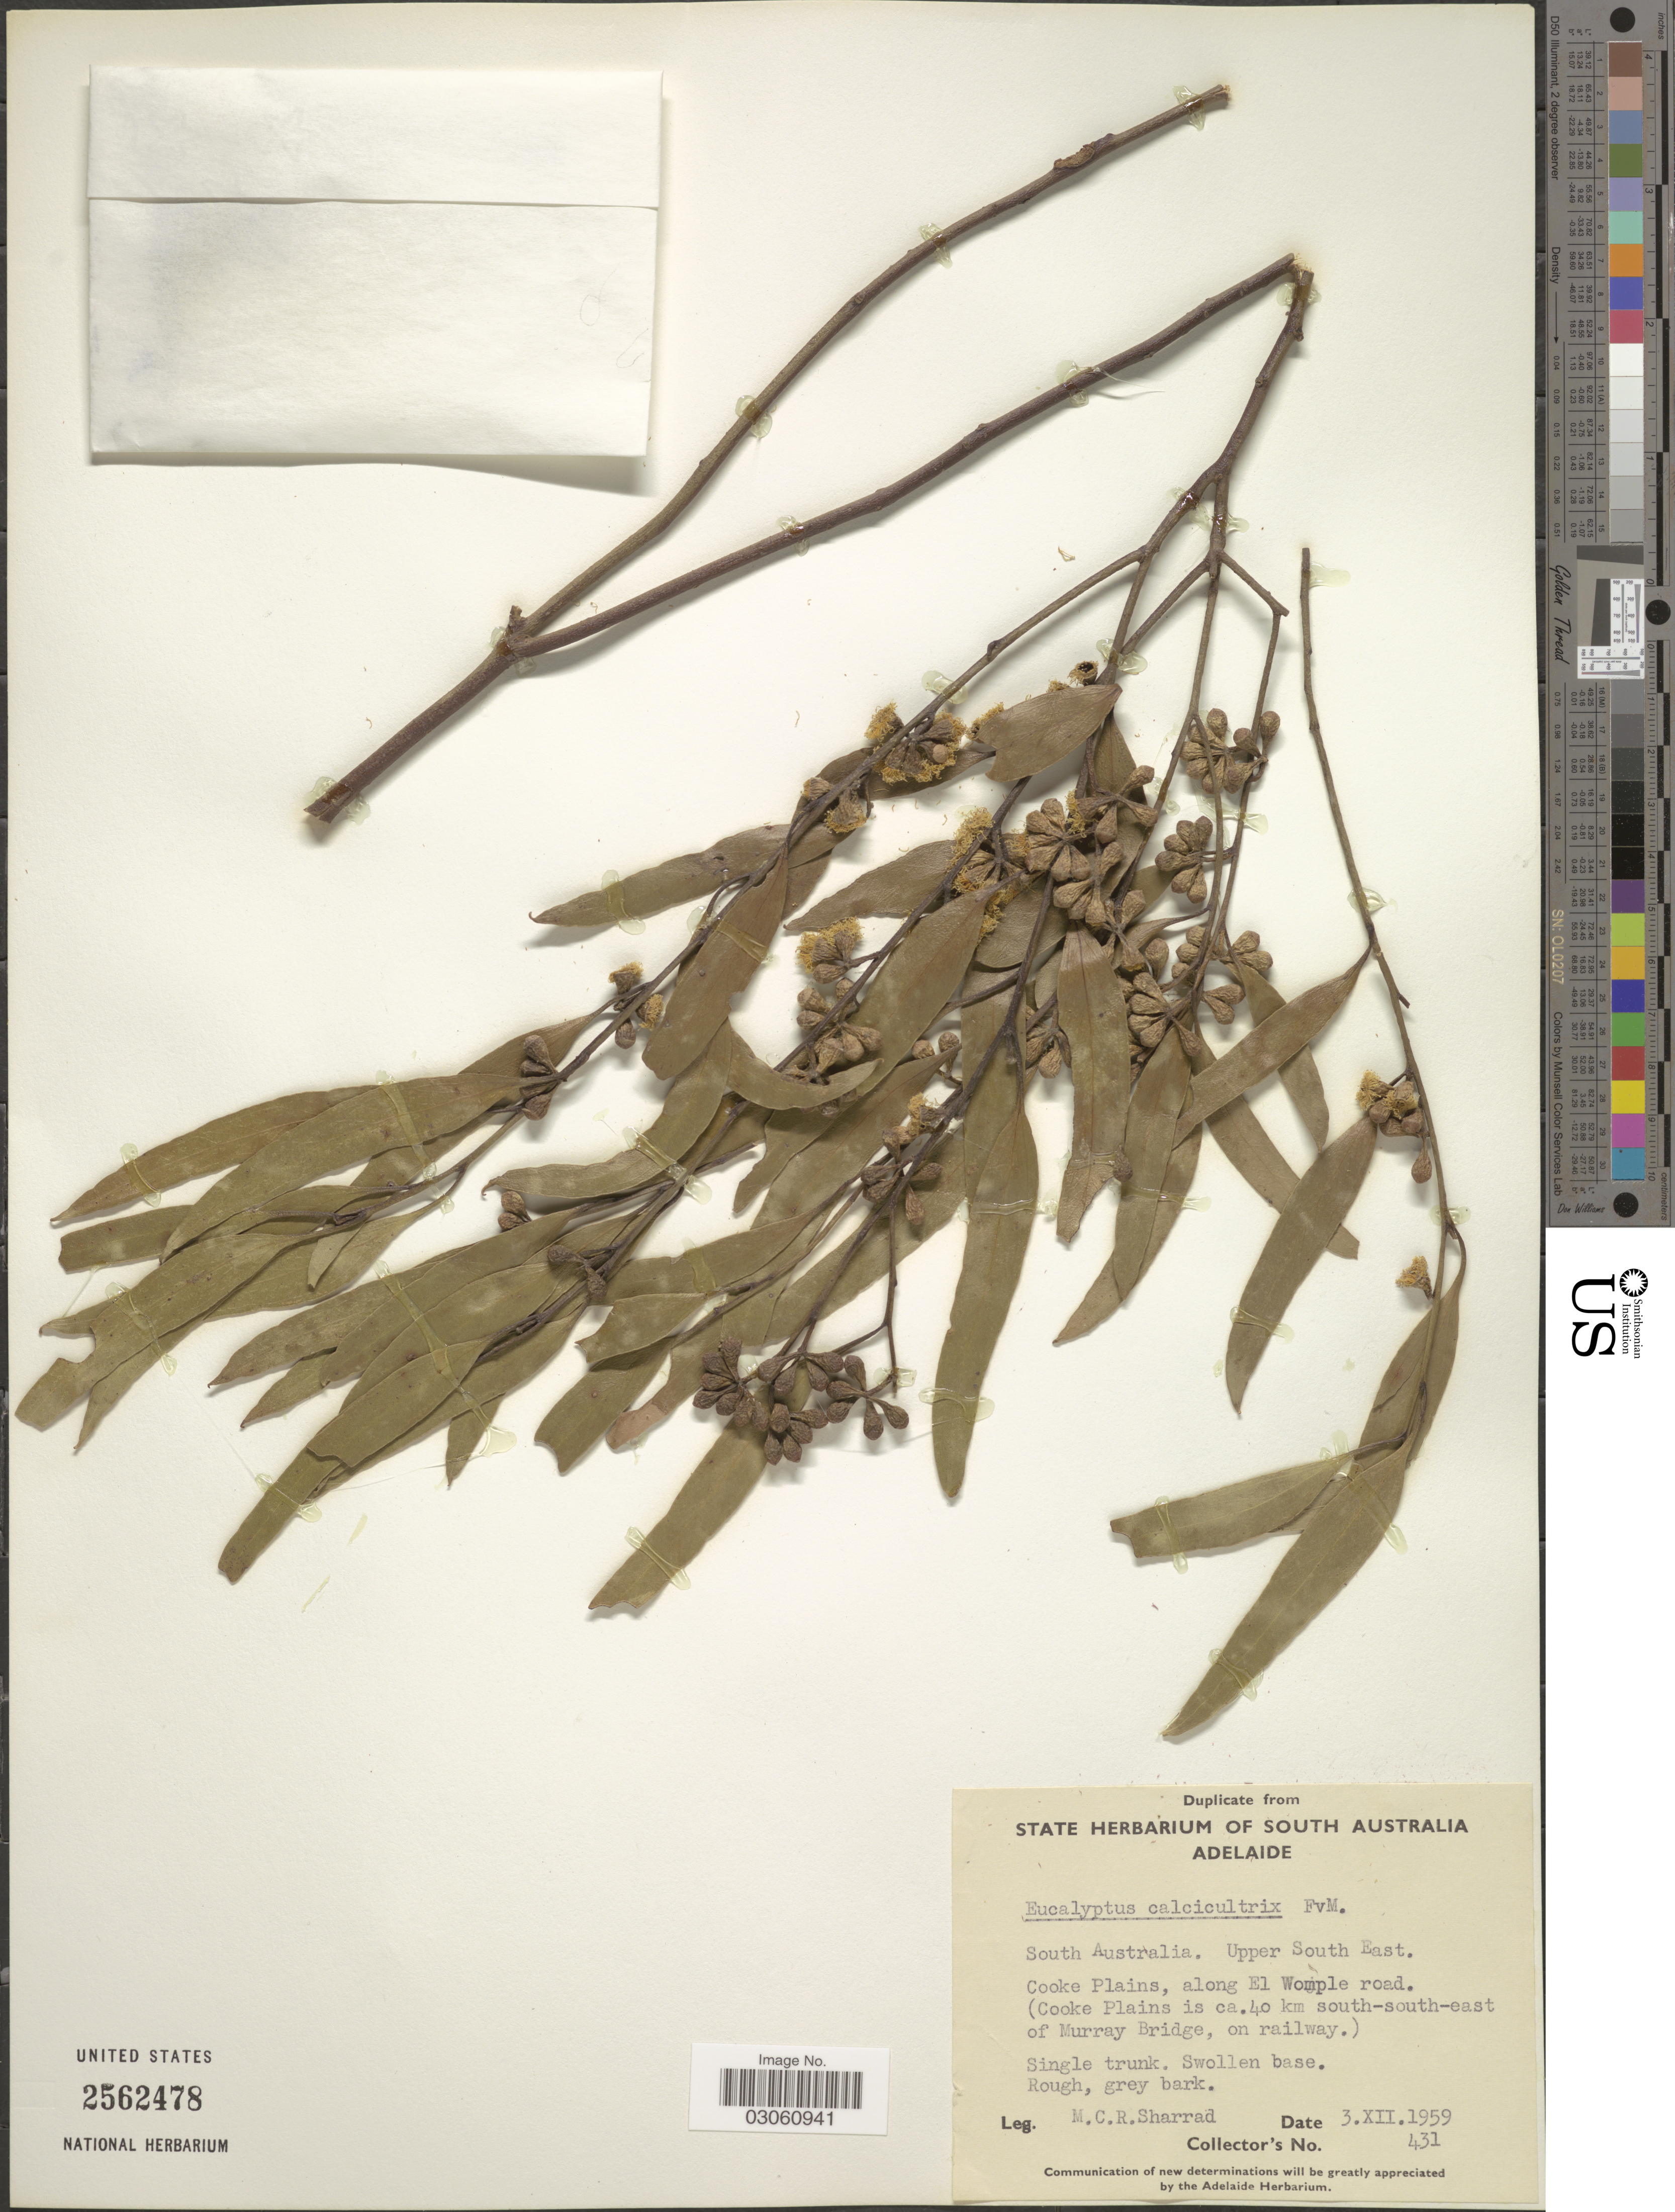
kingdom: Plantae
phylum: Tracheophyta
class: Magnoliopsida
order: Myrtales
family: Myrtaceae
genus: Eucalyptus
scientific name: Eucalyptus calcicultrix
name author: Blakely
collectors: M. Sharrad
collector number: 431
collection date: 1959-12-03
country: Australia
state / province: South Australia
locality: South Australia, Upper South East, Cooke Plains, along El Womple road, (Cooke Plains is ca. 40 km south-south-east of Murray Bridge, on railway).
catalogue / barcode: US 2562478